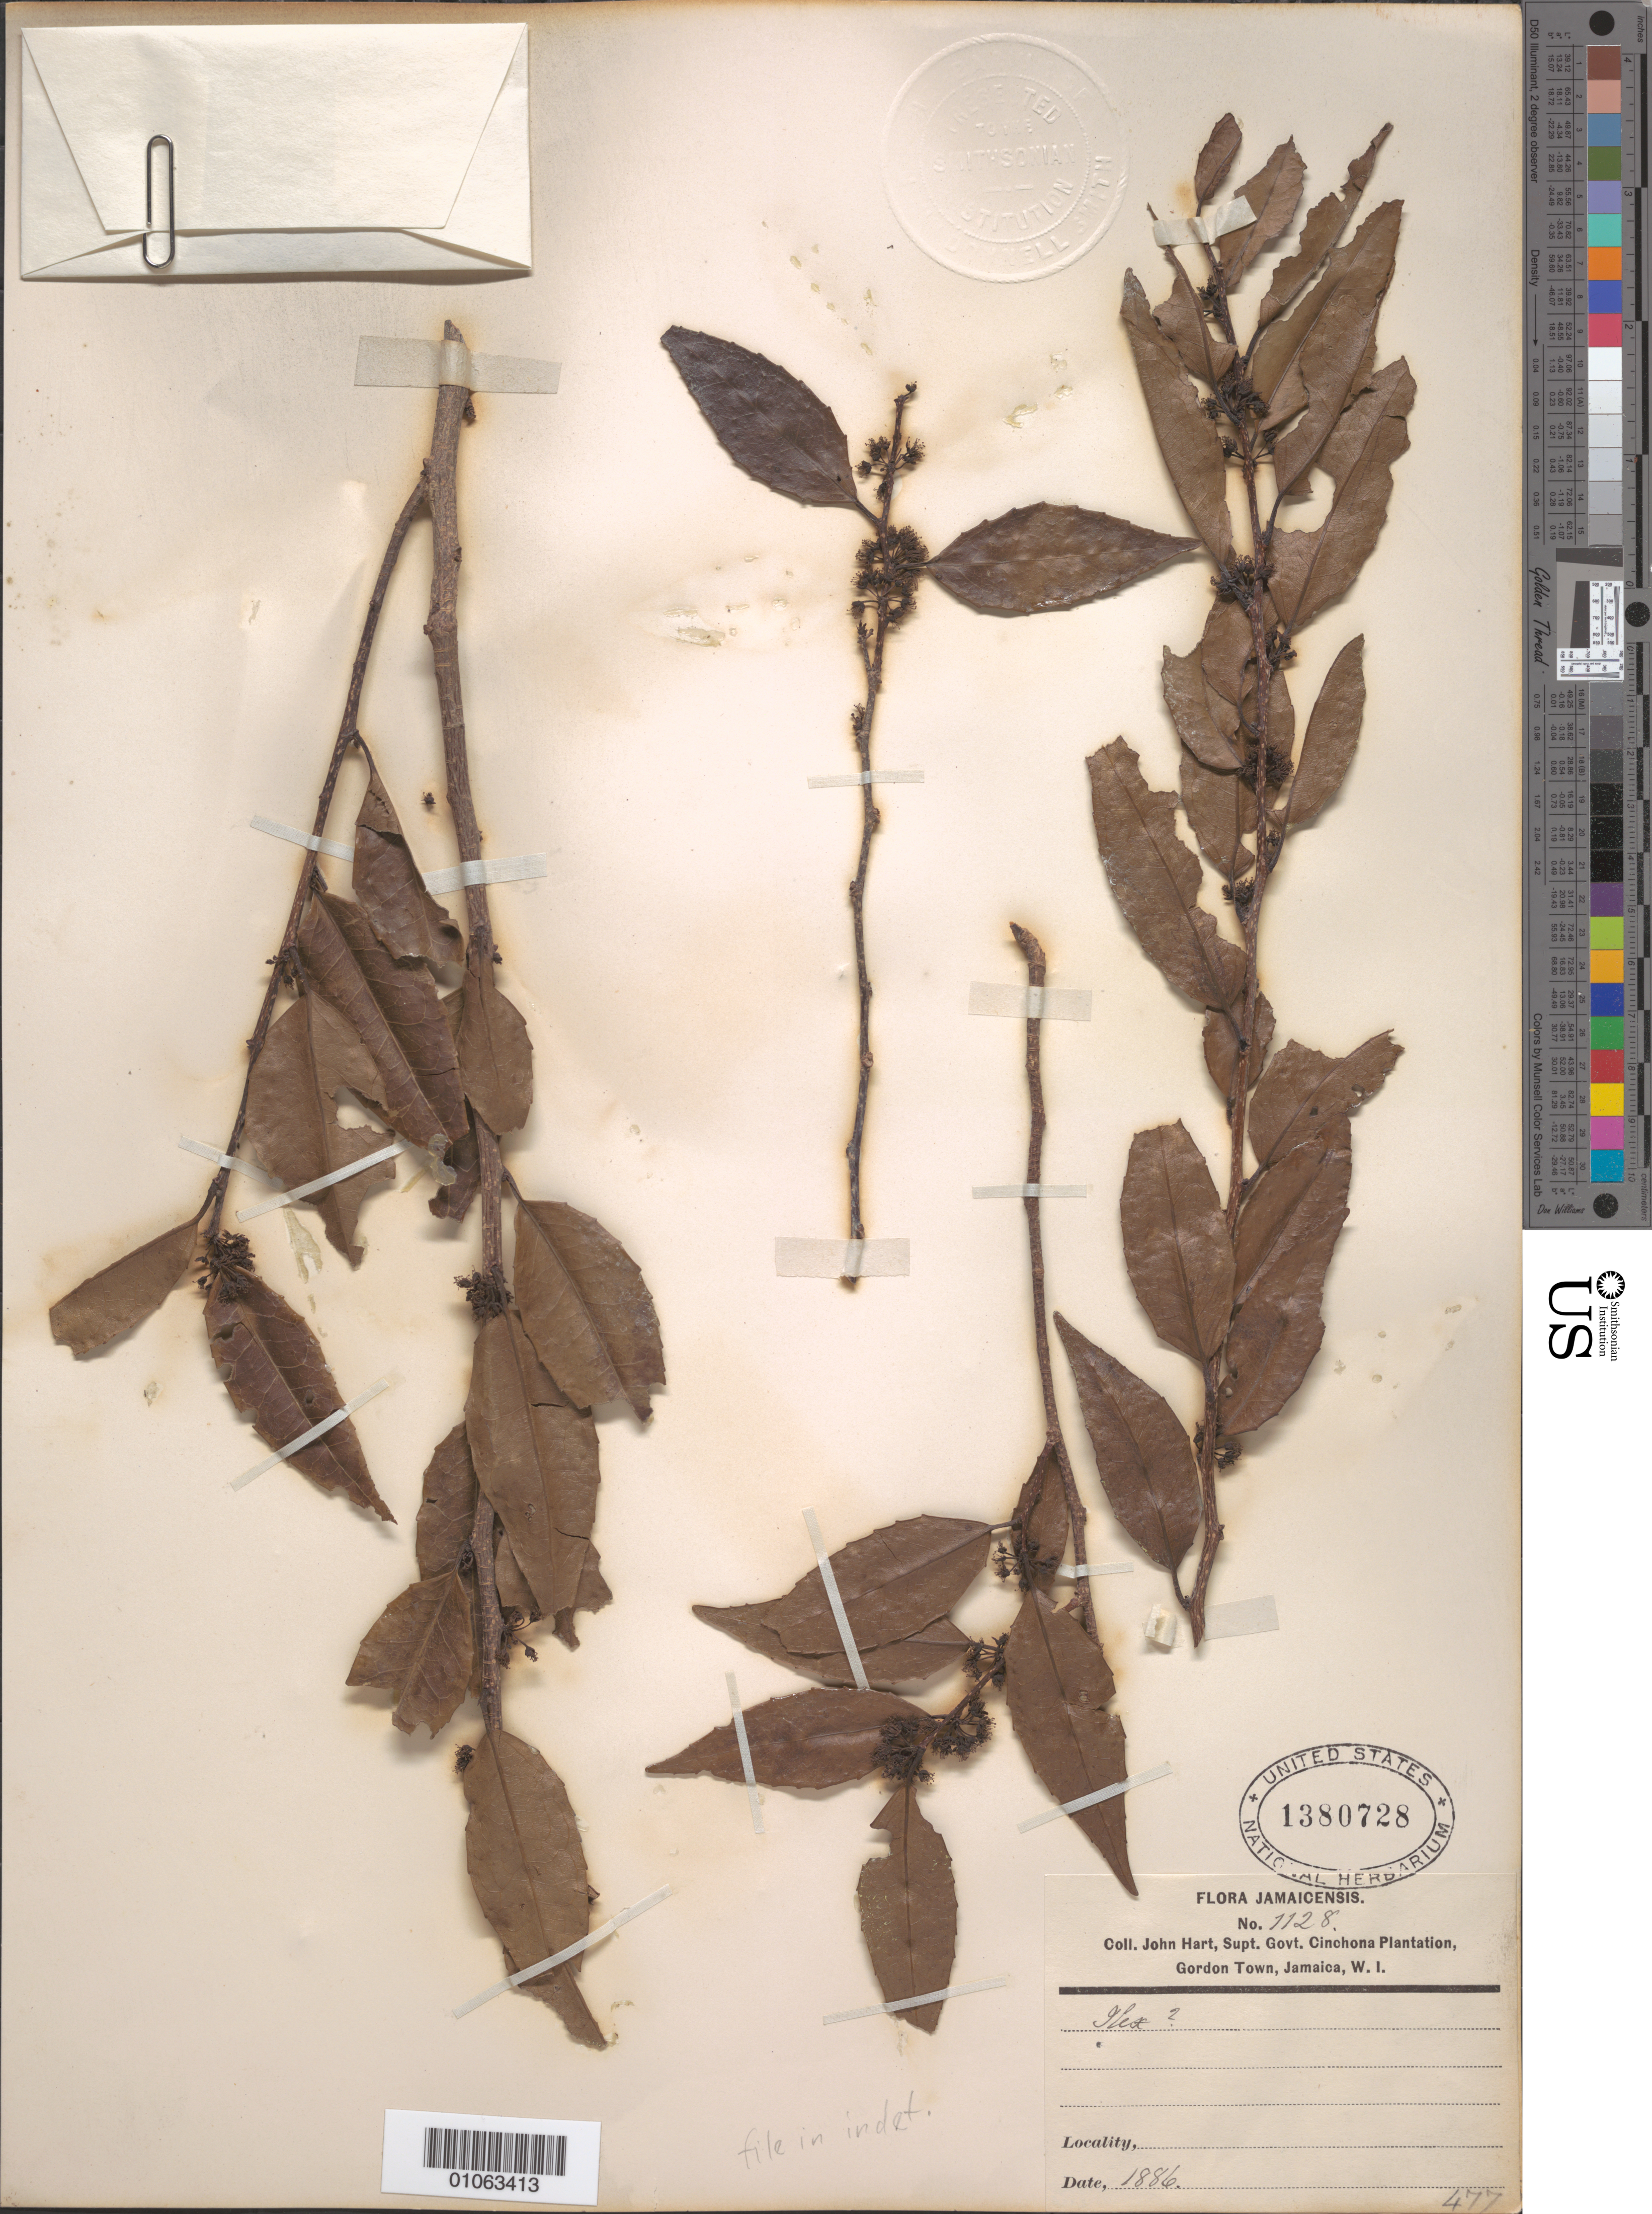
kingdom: Plantae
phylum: Tracheophyta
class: Magnoliopsida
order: Malpighiales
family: Salicaceae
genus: Xylosma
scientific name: Xylosma nitida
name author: (Hell.) A. Gray ex Griseb.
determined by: Strong, Mark T., (BOT), Smithsonian Institution - National Museum of Natural History (UNITED STATES)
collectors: J. Hart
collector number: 1128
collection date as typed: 01 Jan 1886 to 31 Dec 1886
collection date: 1886-01-01/1886-12-31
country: Jamaica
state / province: Saint Andrew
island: Jamaica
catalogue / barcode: US 1380728